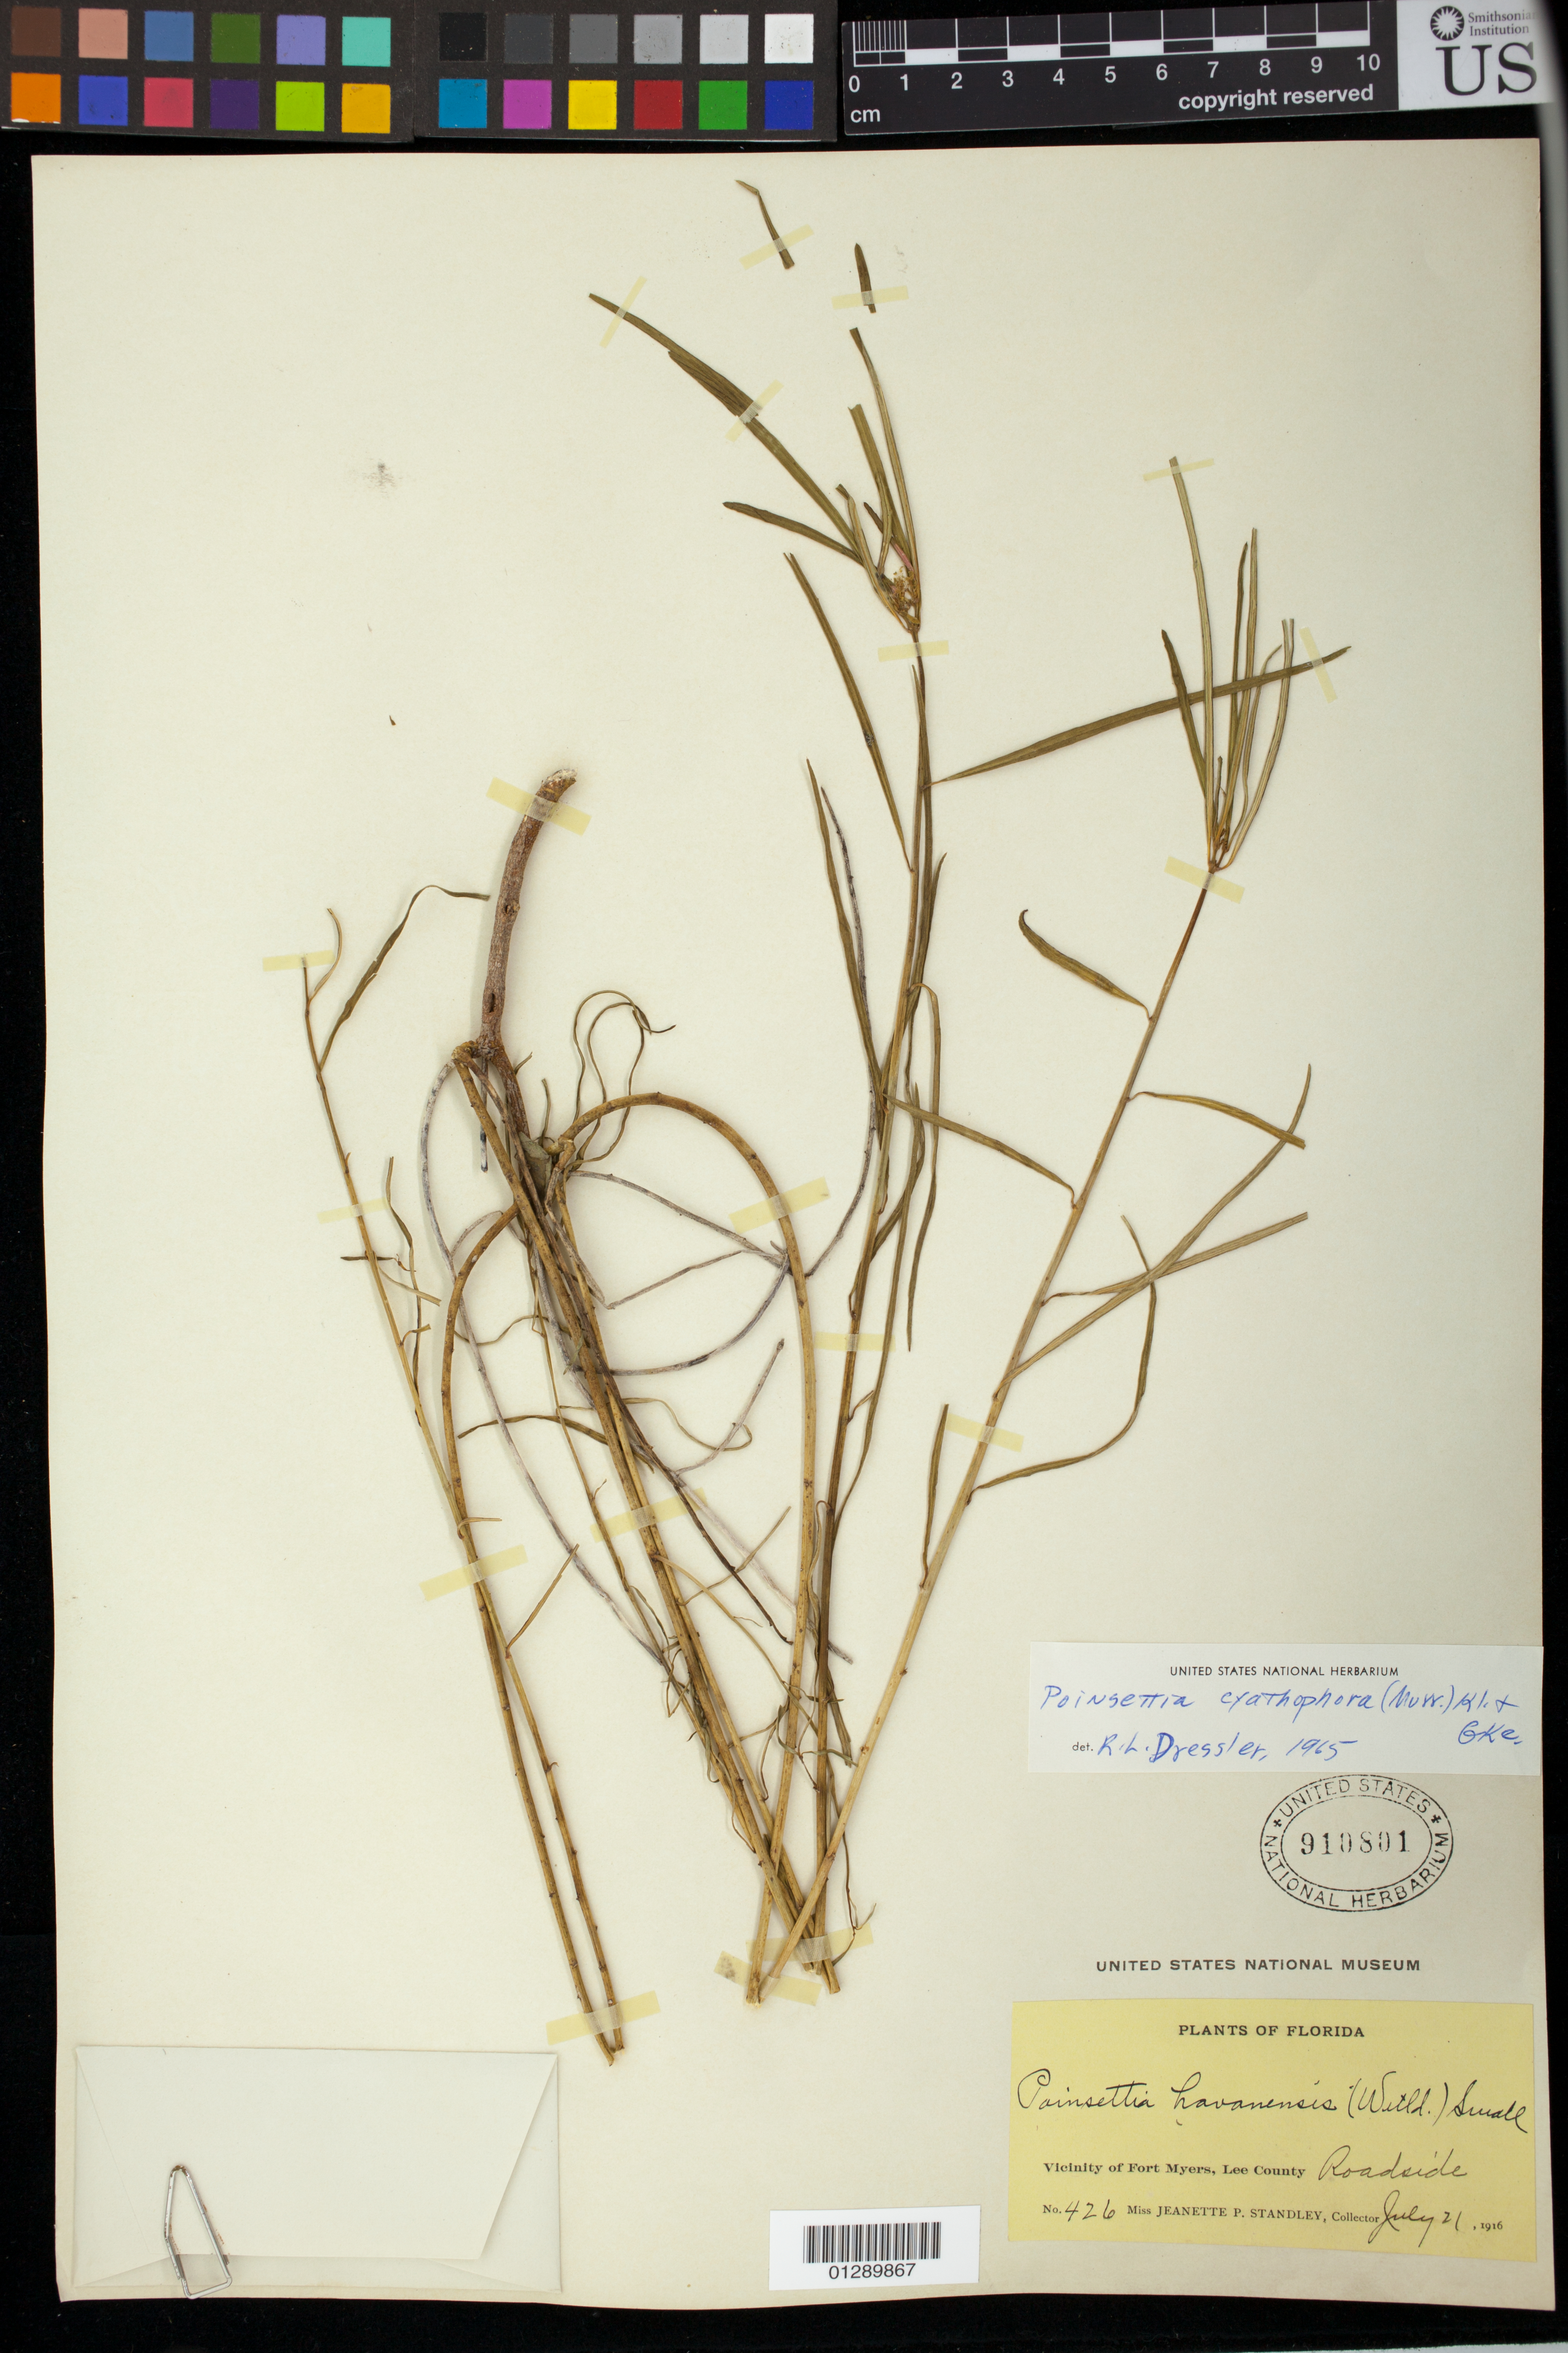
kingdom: Plantae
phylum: Tracheophyta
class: Magnoliopsida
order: Malpighiales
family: Euphorbiaceae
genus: Euphorbia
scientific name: Euphorbia heterophylla var. cyathophora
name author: (Murr.) Griseb.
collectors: J. P. Standley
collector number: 426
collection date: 1916-07-21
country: United States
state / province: Florida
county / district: Lee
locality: Fort Myers - roadside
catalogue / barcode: US 919801